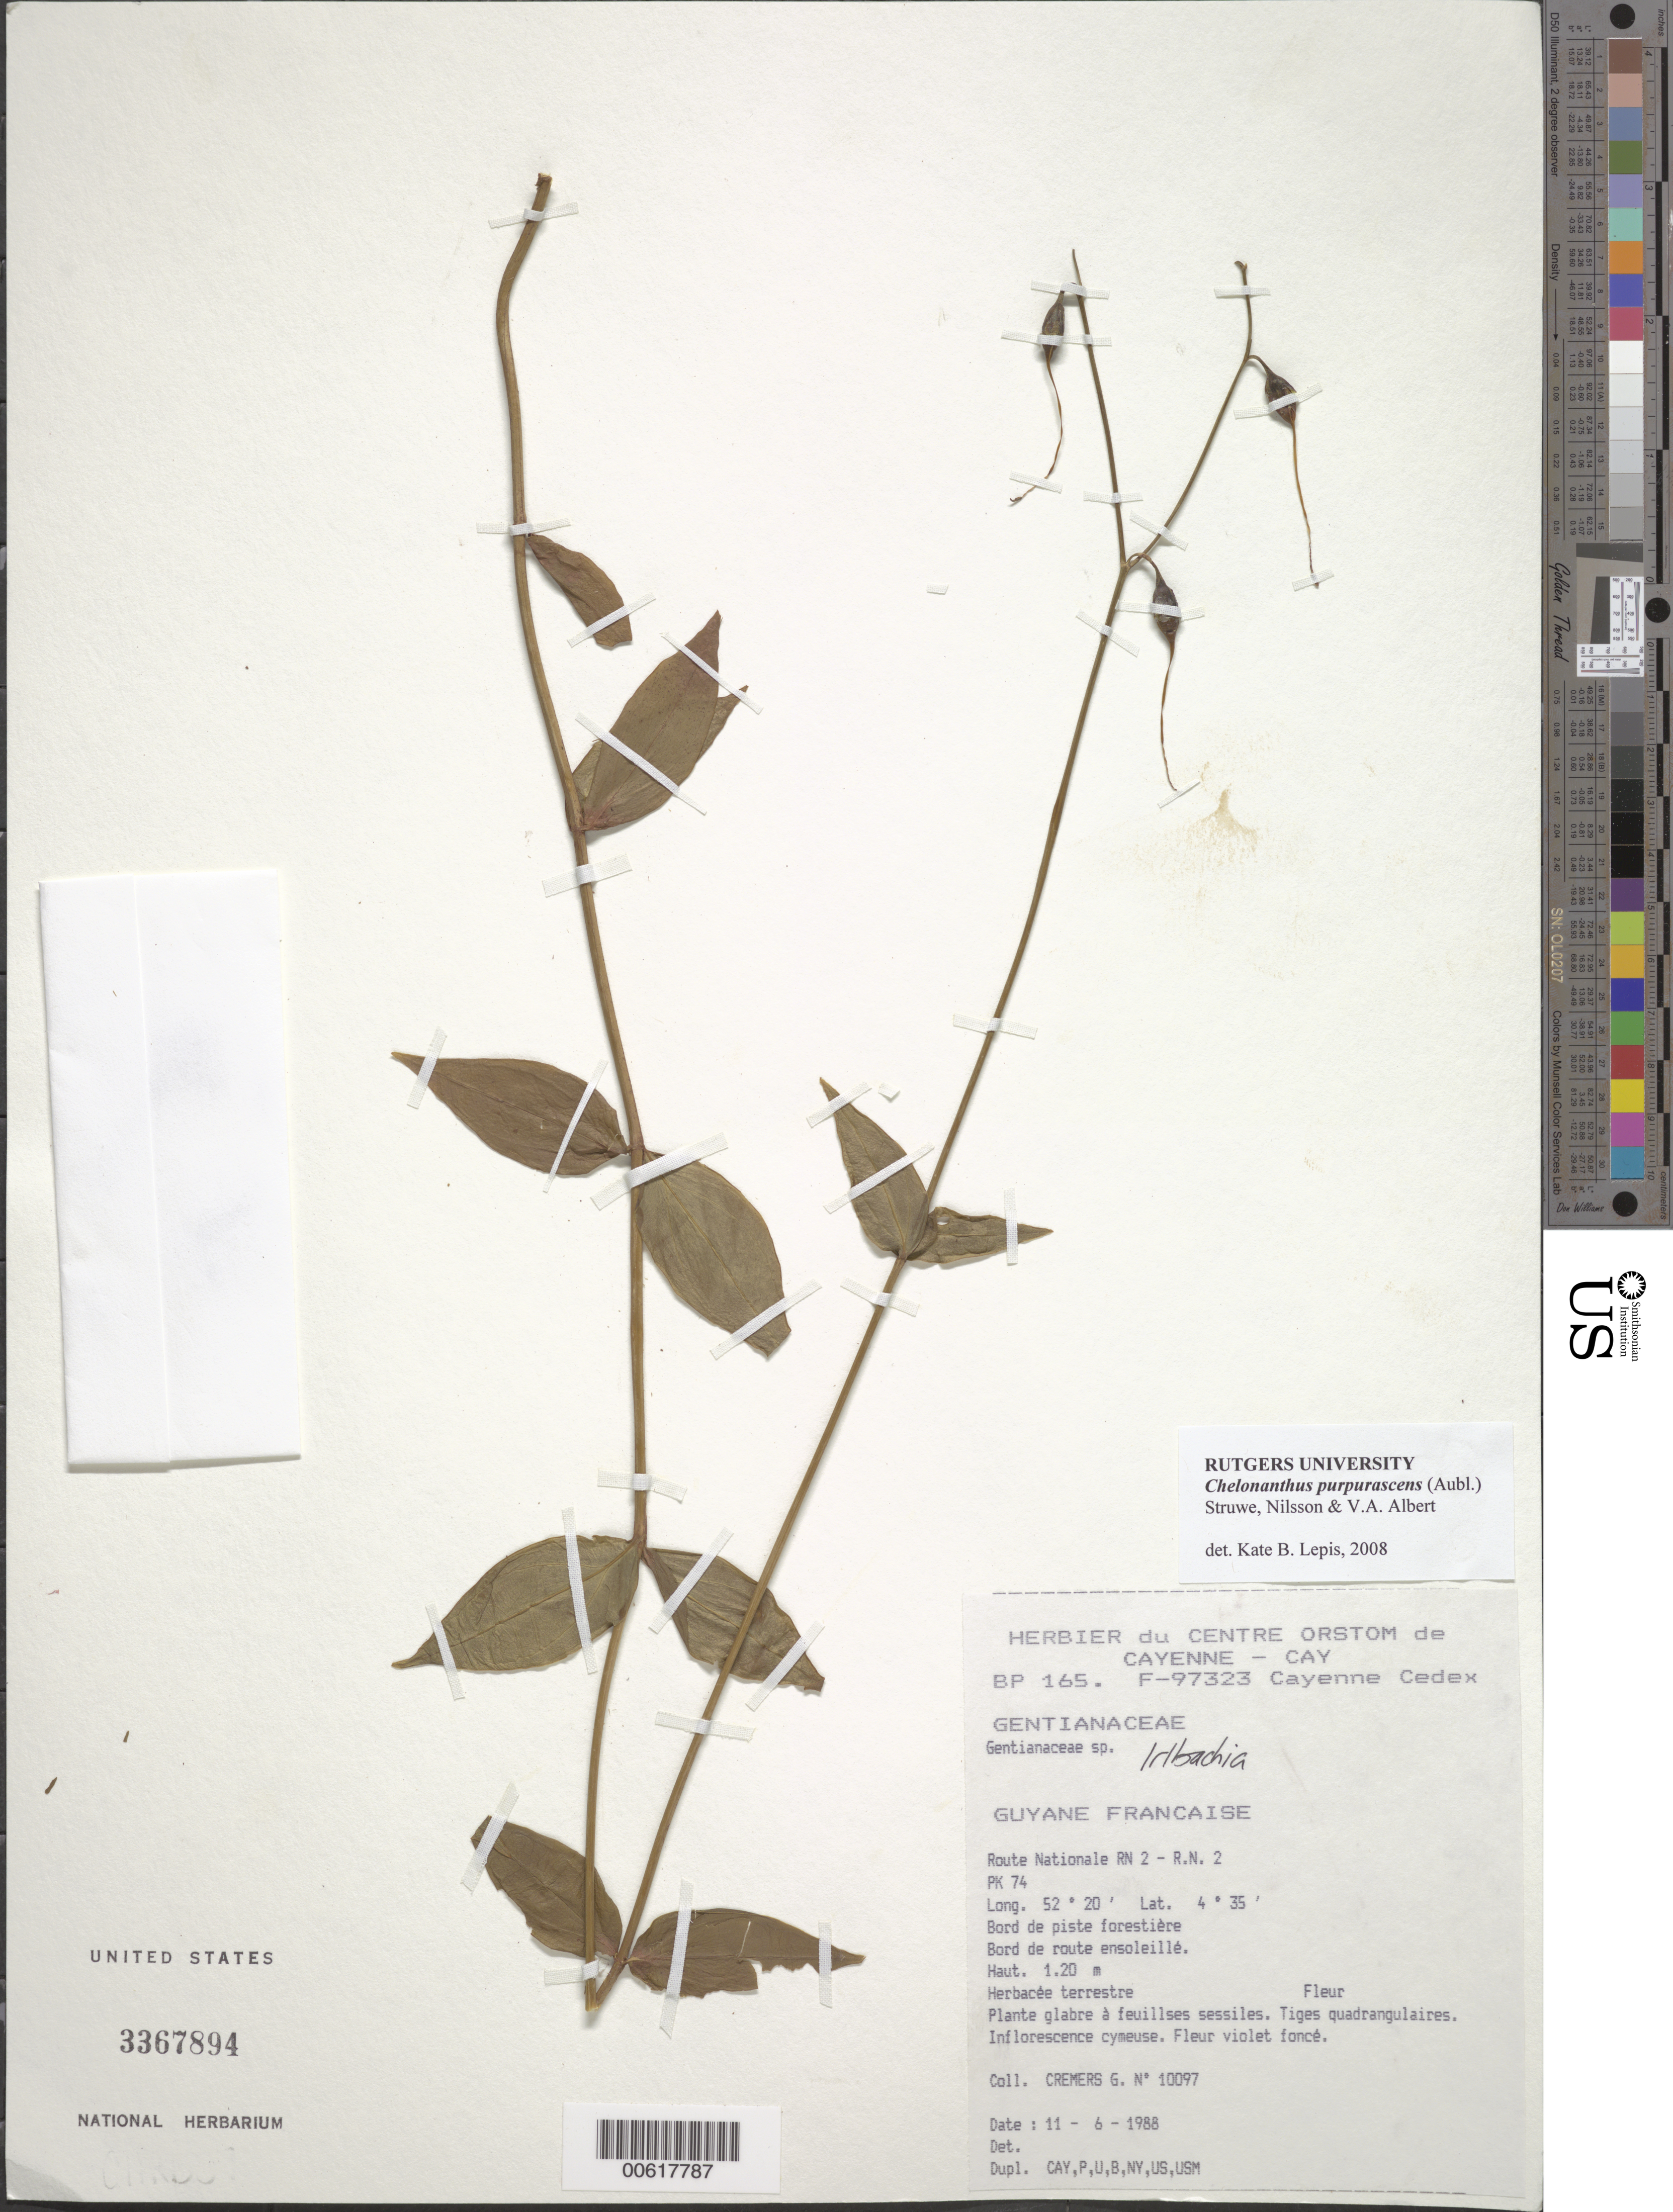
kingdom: Plantae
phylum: Tracheophyta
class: Magnoliopsida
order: Gentianales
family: Gentianaceae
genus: Chelonanthus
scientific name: Chelonanthus purpurascens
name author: (Aubl.) Struwe et al.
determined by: Lepis, Kate B.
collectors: G. Cremers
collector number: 10097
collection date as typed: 11-Jun-88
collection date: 1988-06-11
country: French Guiana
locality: Route Nationale RN 2 - R.N. 2, PK 74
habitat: Bord de piste forestiere. Bord de route ensoleillé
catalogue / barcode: US 3367894